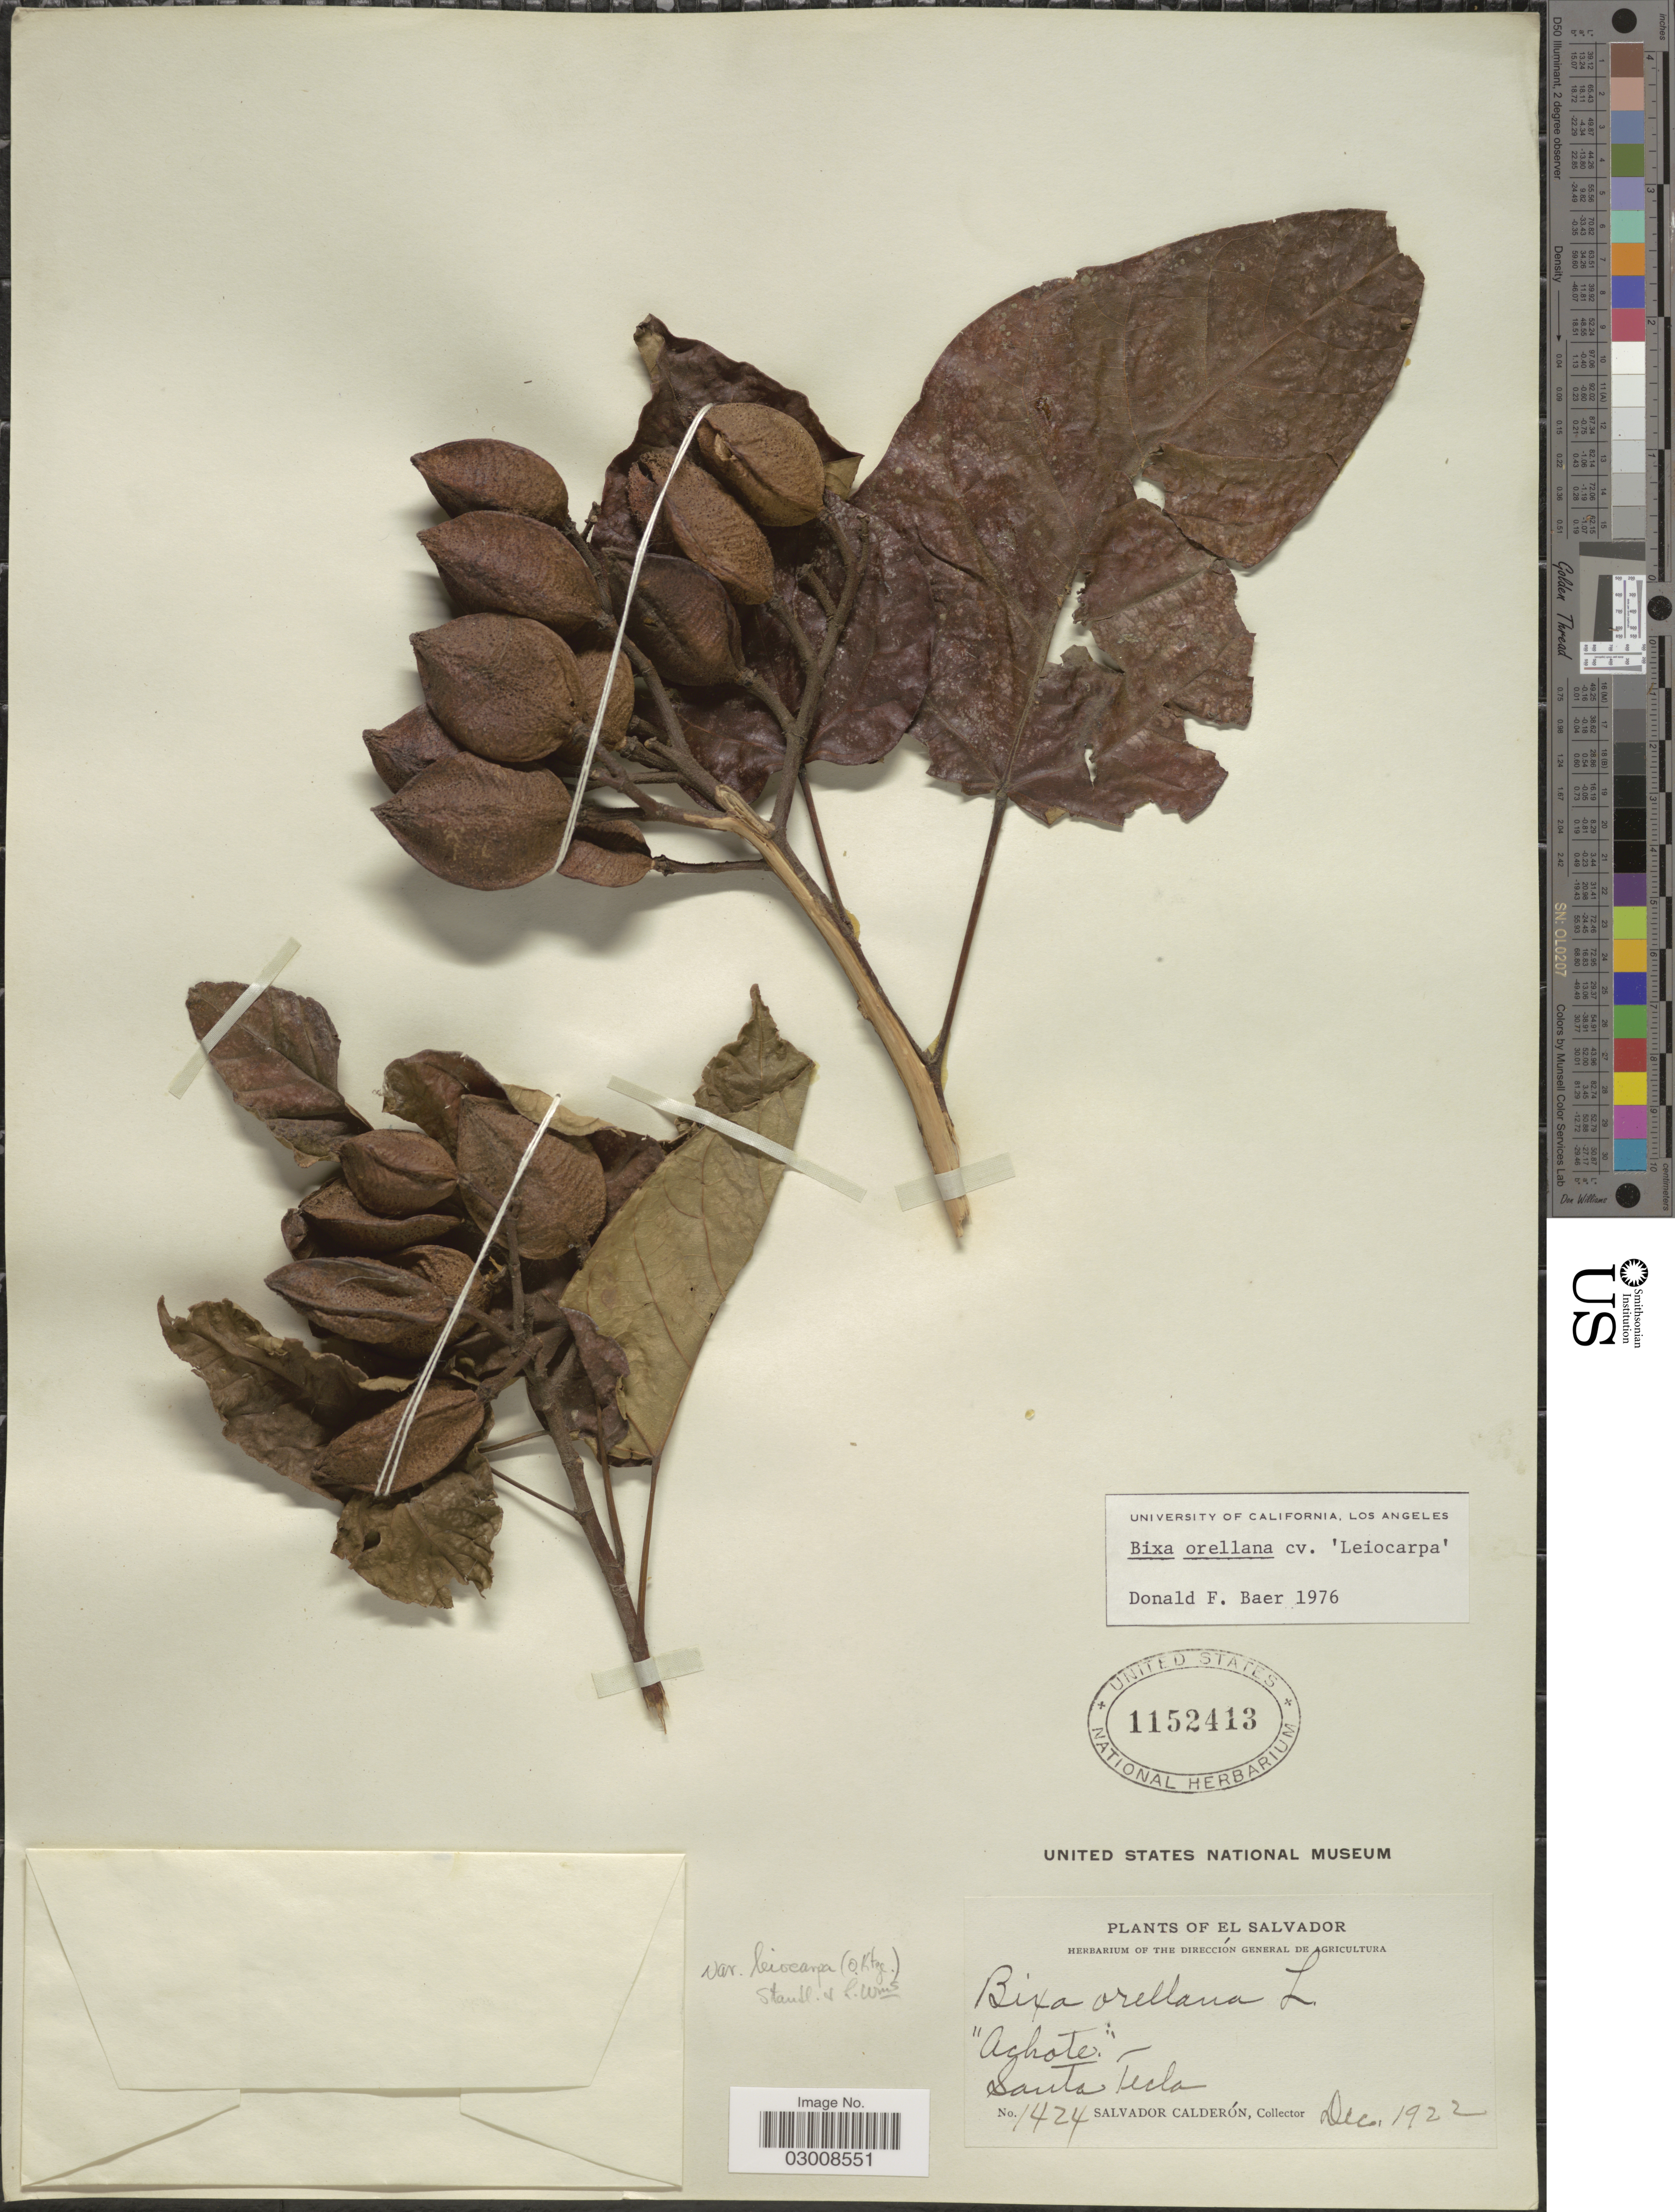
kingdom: Plantae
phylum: Tracheophyta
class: Magnoliopsida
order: Malvales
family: Bixaceae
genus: Bixa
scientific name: Bixa orellana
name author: L.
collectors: S. Calderón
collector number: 1424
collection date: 1922-12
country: El Salvador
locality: Santa Tecla.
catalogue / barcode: US 1152413